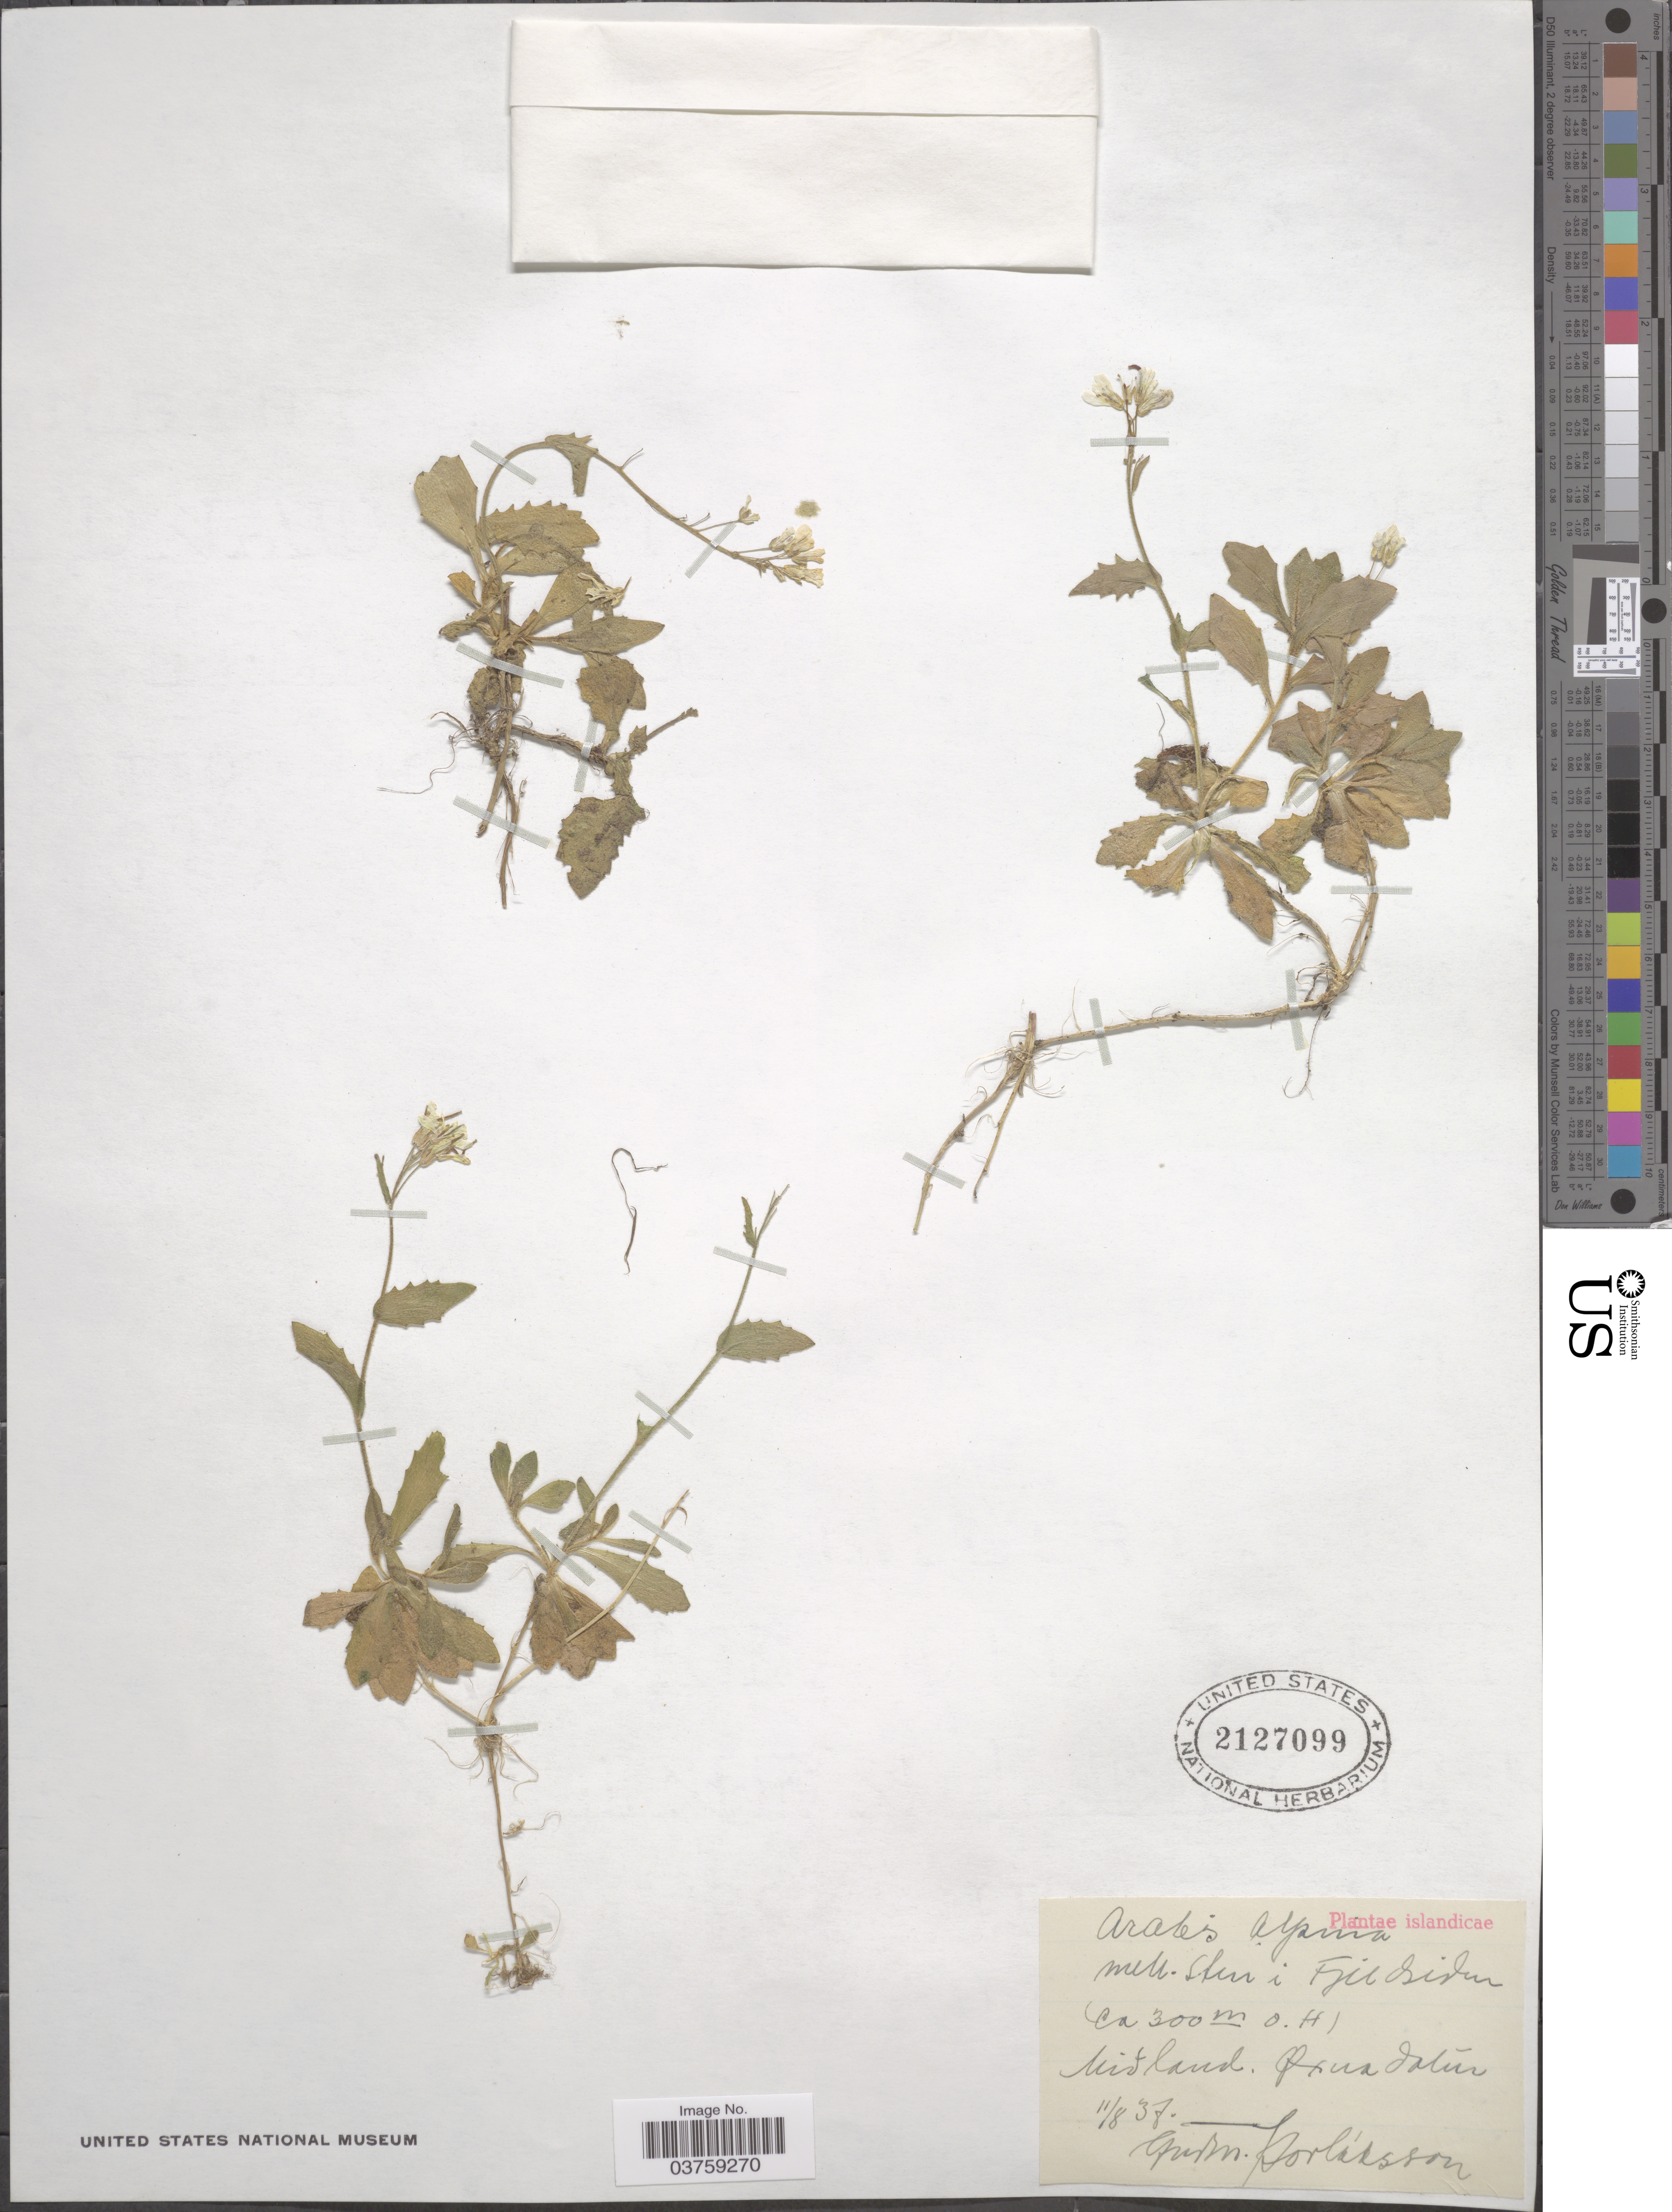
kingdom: Plantae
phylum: Tracheophyta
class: Magnoliopsida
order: Brassicales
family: Brassicaceae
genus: Arabis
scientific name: Arabis alpina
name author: L.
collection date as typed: Transcribed d/m/y: 11/8/37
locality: Melb Sten i Fjildsiden, Mitland [interpreted], Oxuadalun [interpreted].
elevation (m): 300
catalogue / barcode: US 2127099